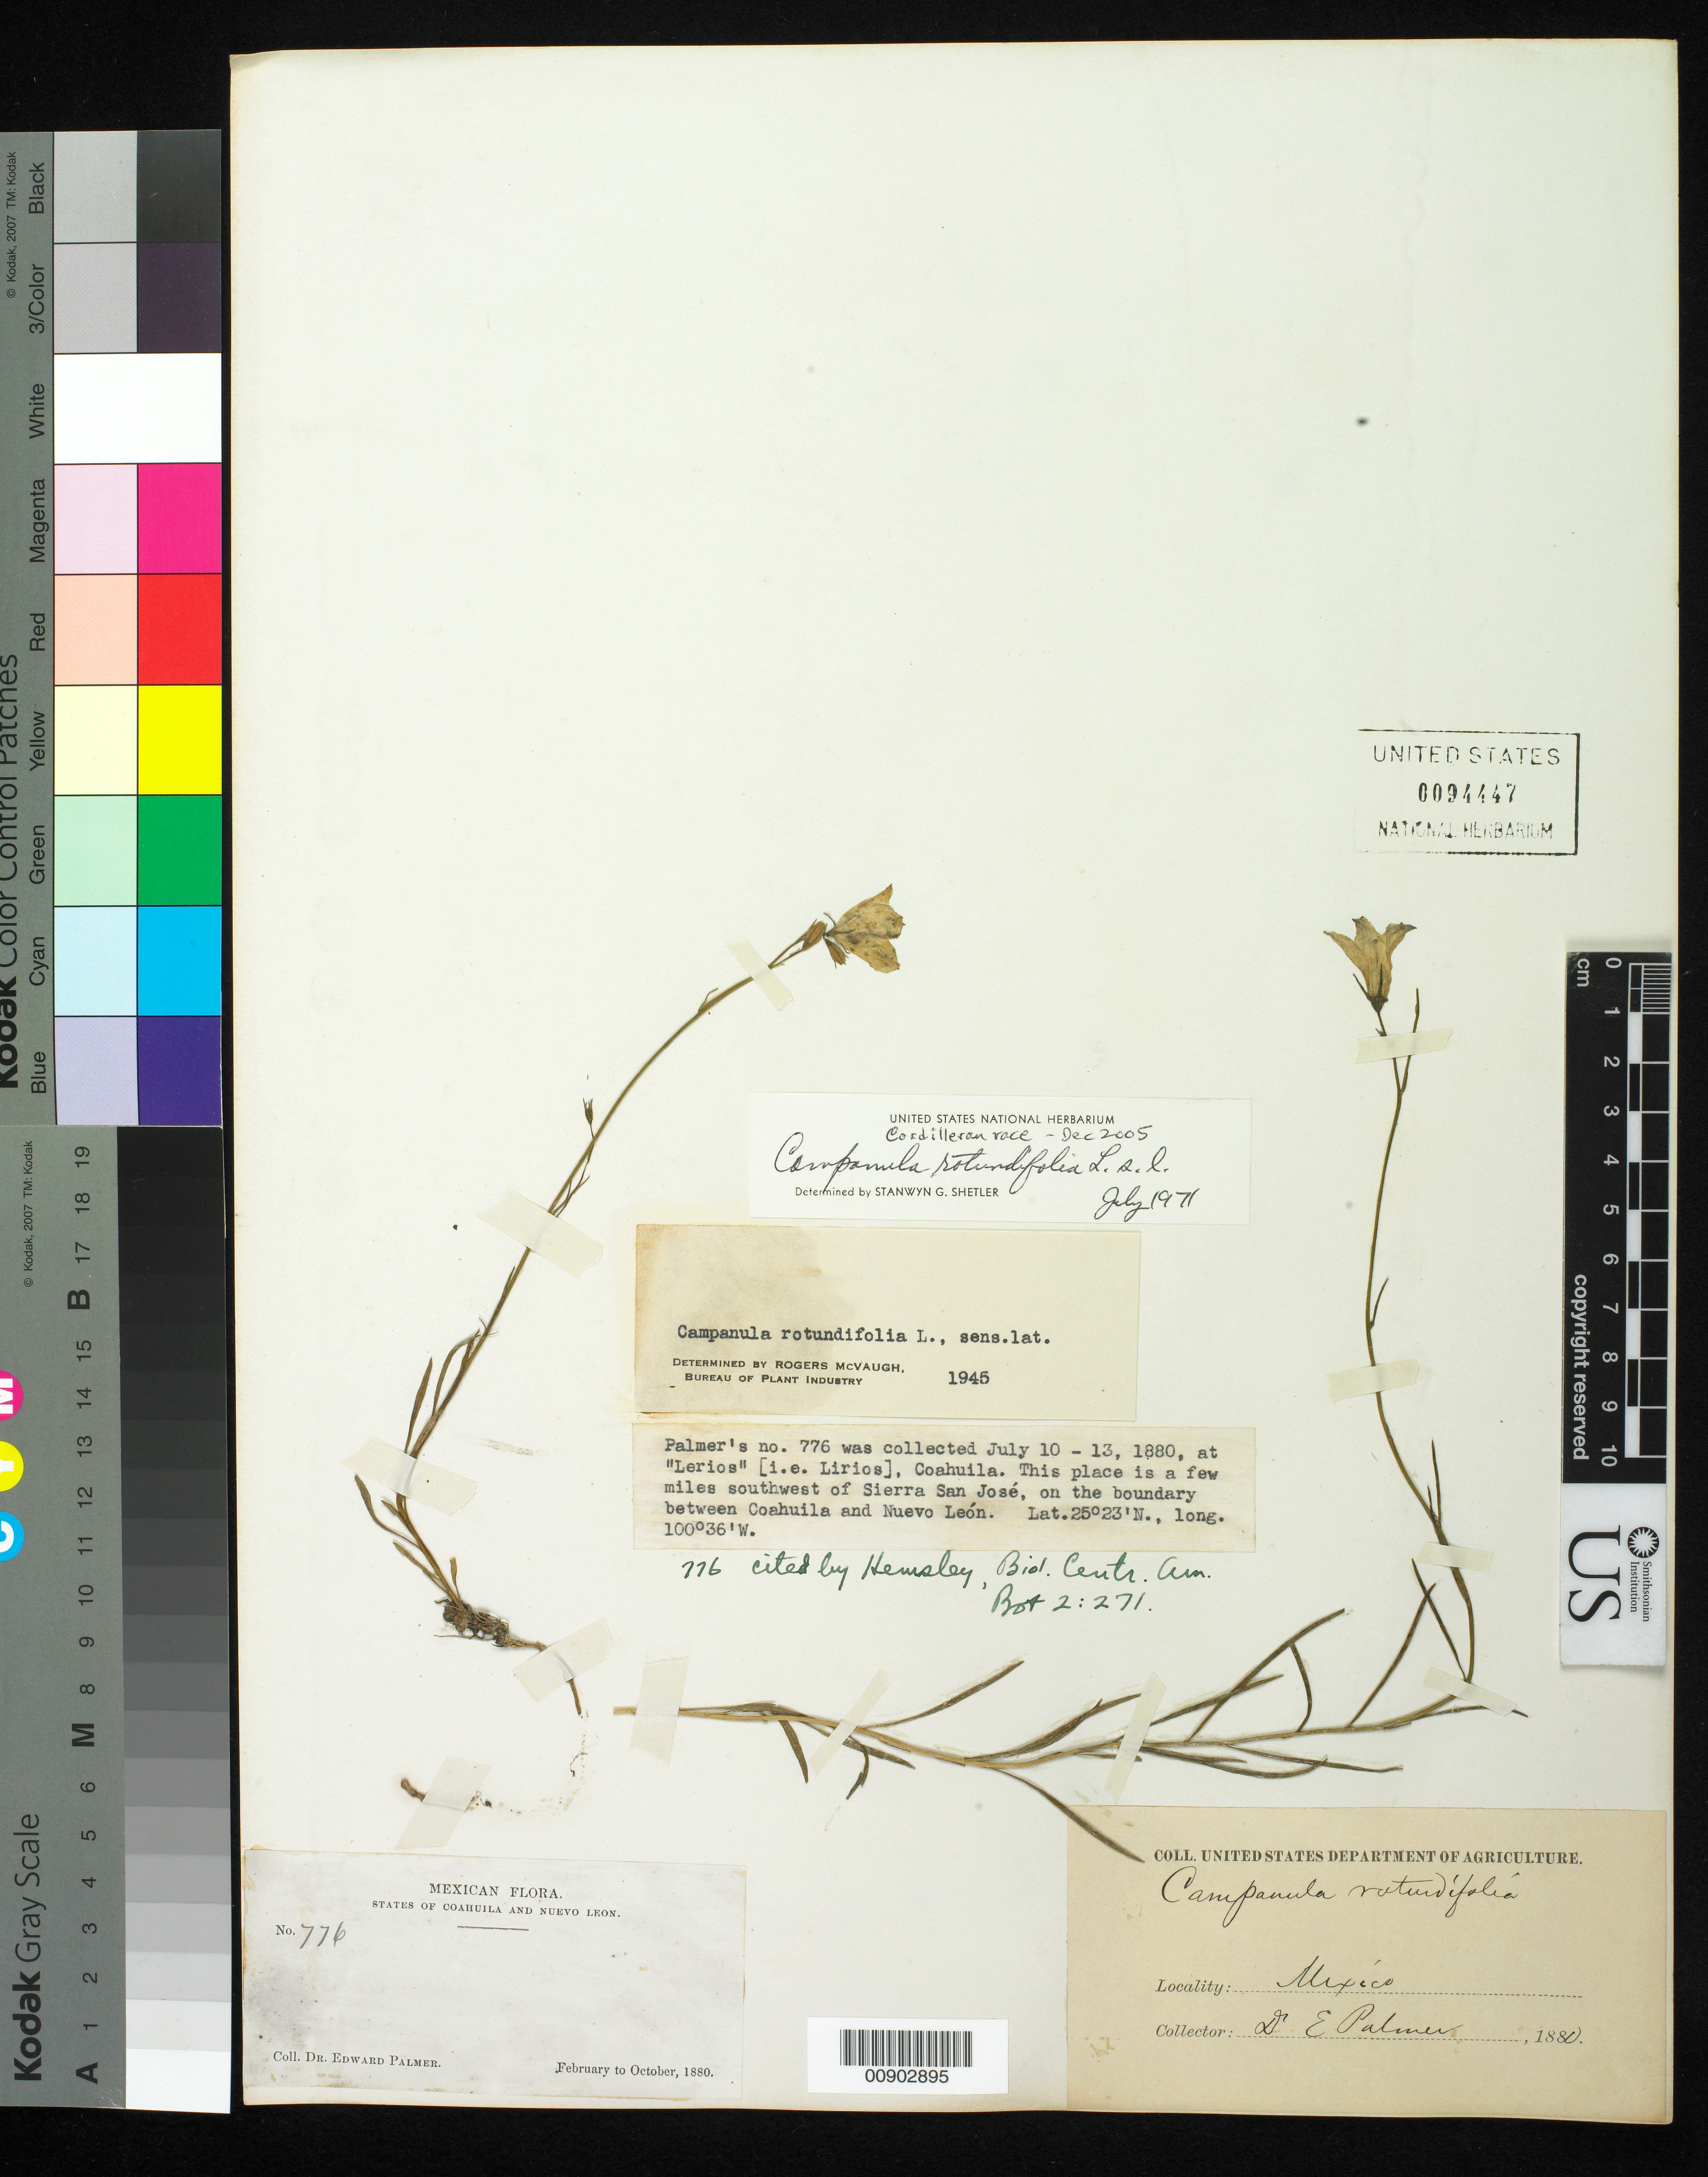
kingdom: Plantae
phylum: Tracheophyta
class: Magnoliopsida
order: Asterales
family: Campanulaceae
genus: Campanula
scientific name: Campanula rotundifolia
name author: L.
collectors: E. Palmer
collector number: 776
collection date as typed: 10 Jul 1880 to 13 Jul 1880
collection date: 1880-07-10/1880-07-13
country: Mexico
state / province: Coahuila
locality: Lerios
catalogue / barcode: US 94447